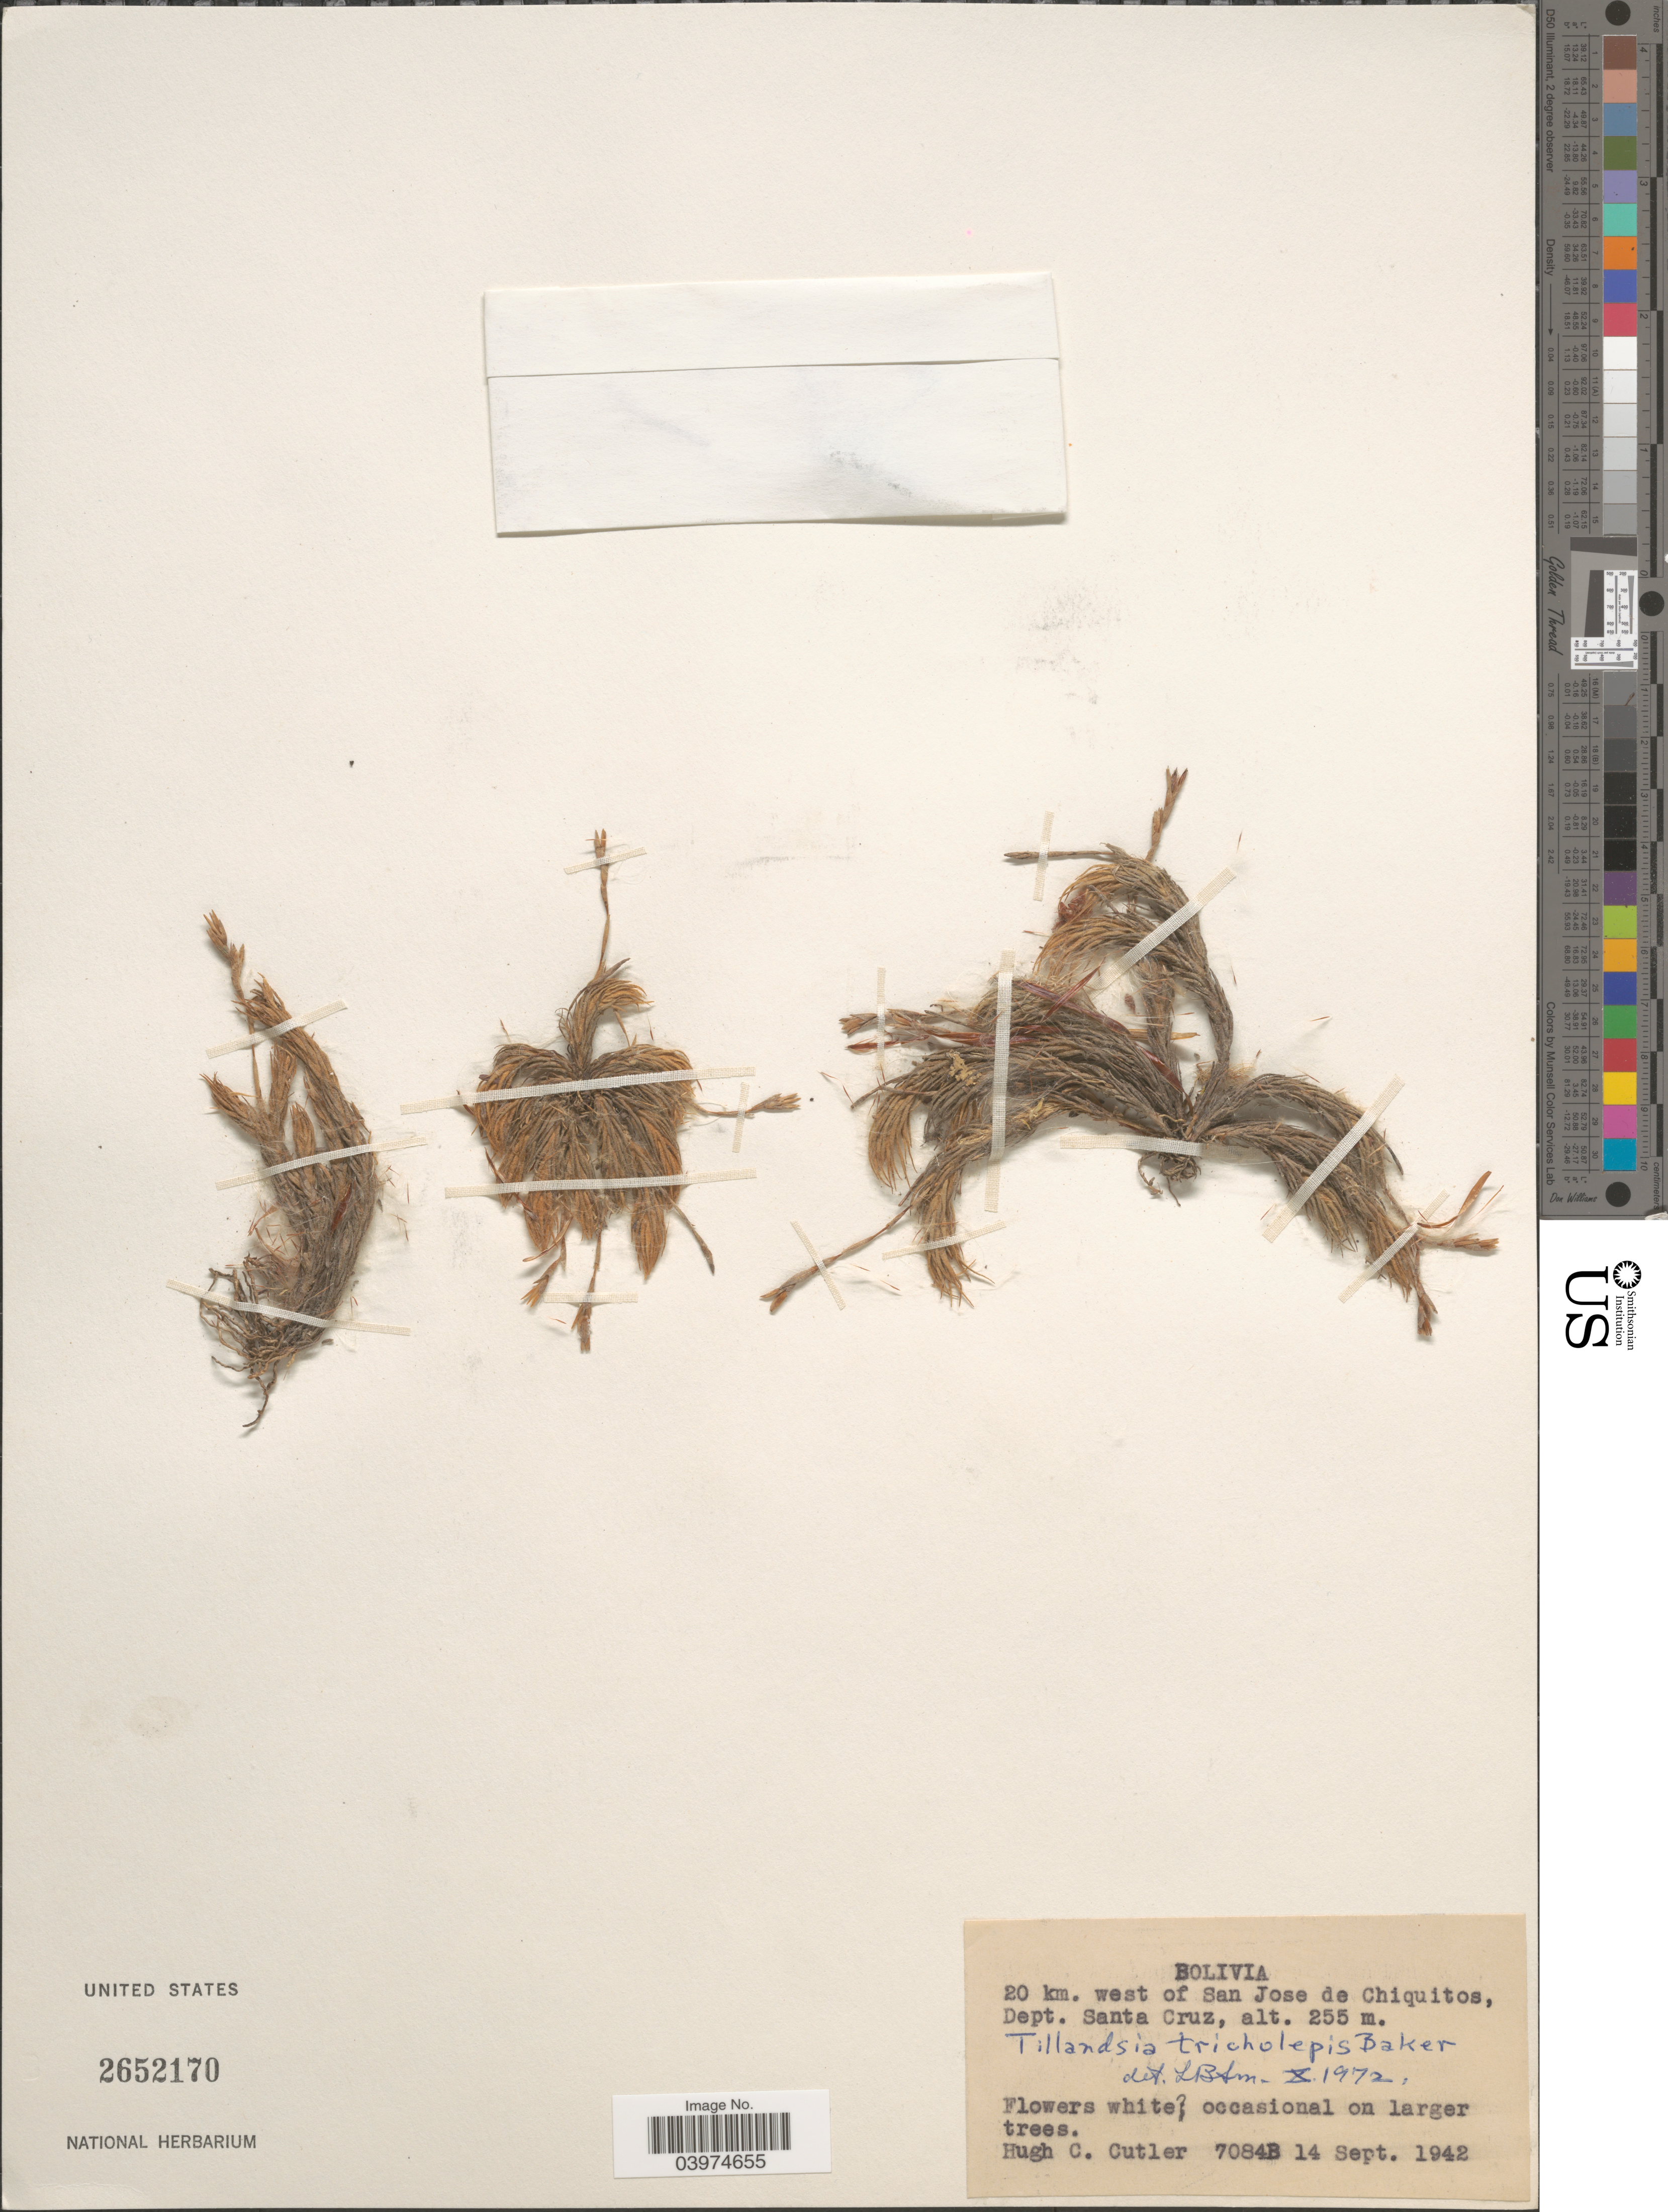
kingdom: Plantae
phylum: Tracheophyta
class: Liliopsida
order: Poales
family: Bromeliaceae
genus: Tillandsia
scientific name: Tillandsia tricholepis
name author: Baker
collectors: H. C. Cutler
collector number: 7084B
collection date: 1942-09-14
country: Bolivia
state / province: Santa Cruz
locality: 20 km. west of San Jose de Chiquitos, Dept. Santa Cruz.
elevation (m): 255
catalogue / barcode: US 2652170